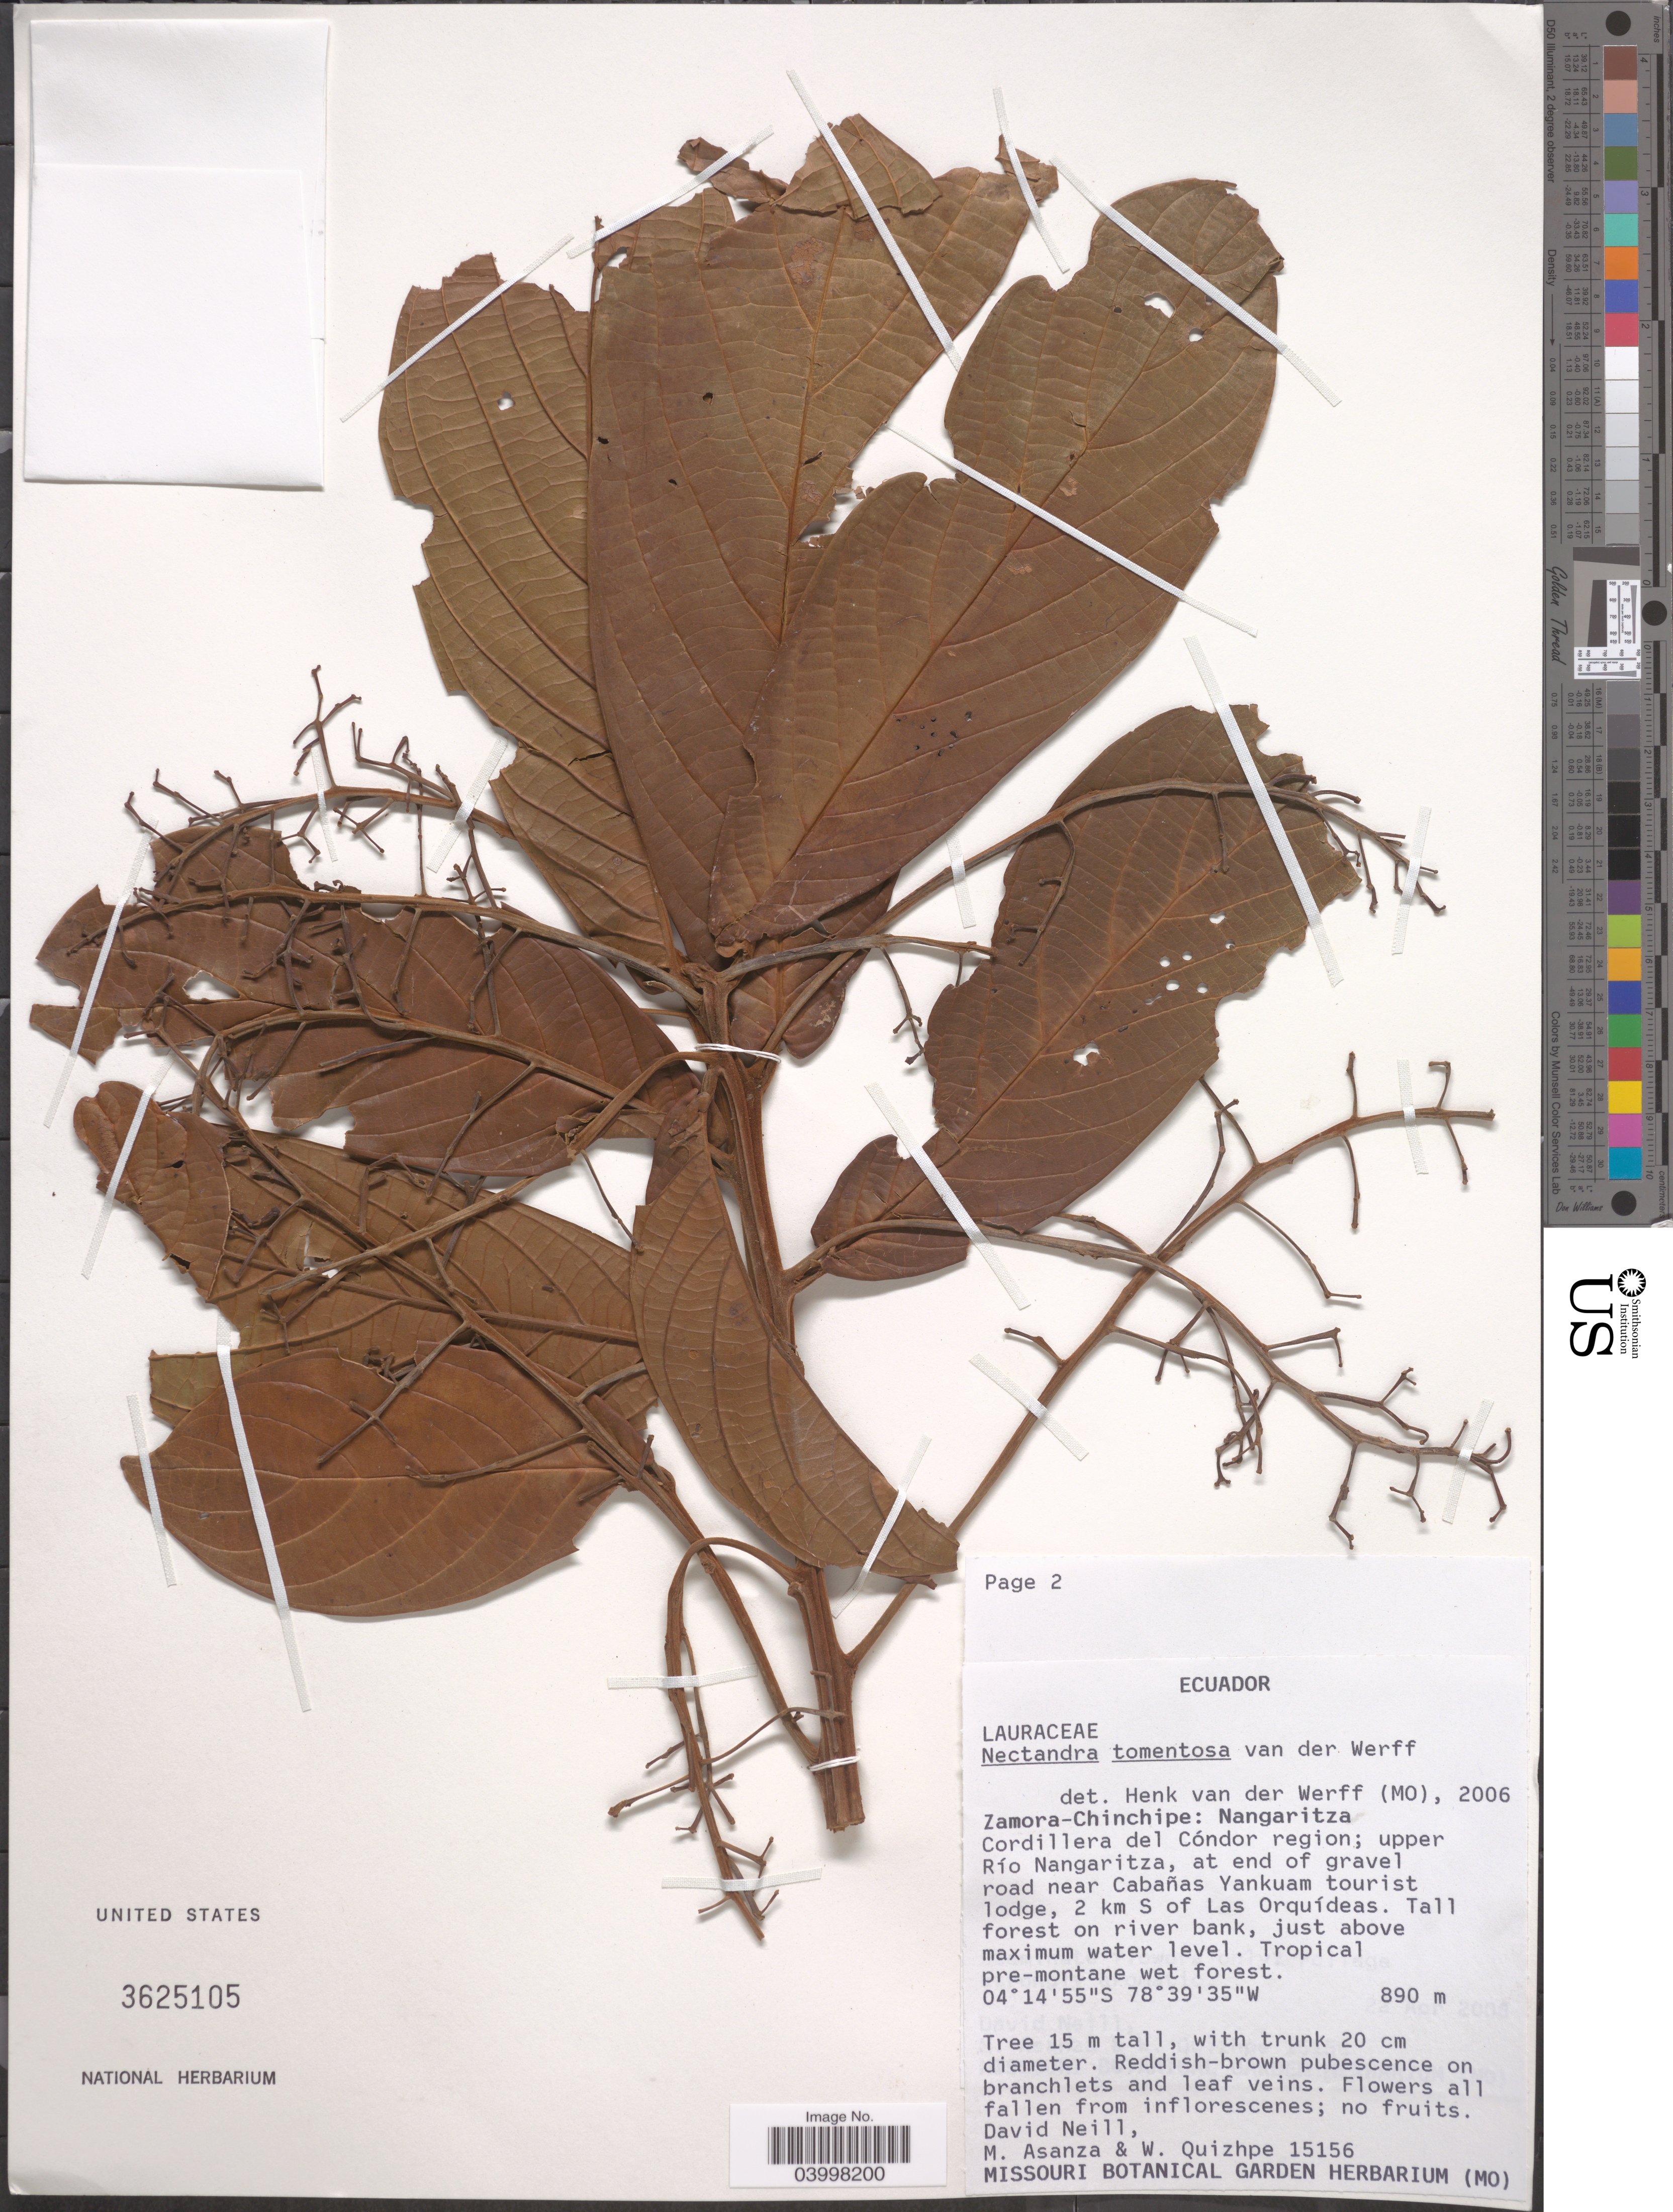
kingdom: Plantae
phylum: Tracheophyta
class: Magnoliopsida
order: Laurales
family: Lauraceae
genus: Nectandra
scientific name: Nectandra tomentosa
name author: van der Werff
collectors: D. Neill, M. Asanza & W. Quizhpe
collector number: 15156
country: Ecuador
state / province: Zamora-Chinchipe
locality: Nangaritza. Cordillera del Cóndor region; upper Río Nangaritza, at end of gravel road near Cabañas Yankuam tourist lodge, 2 km S of Las Orquídeas.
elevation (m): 890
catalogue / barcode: US 3625105